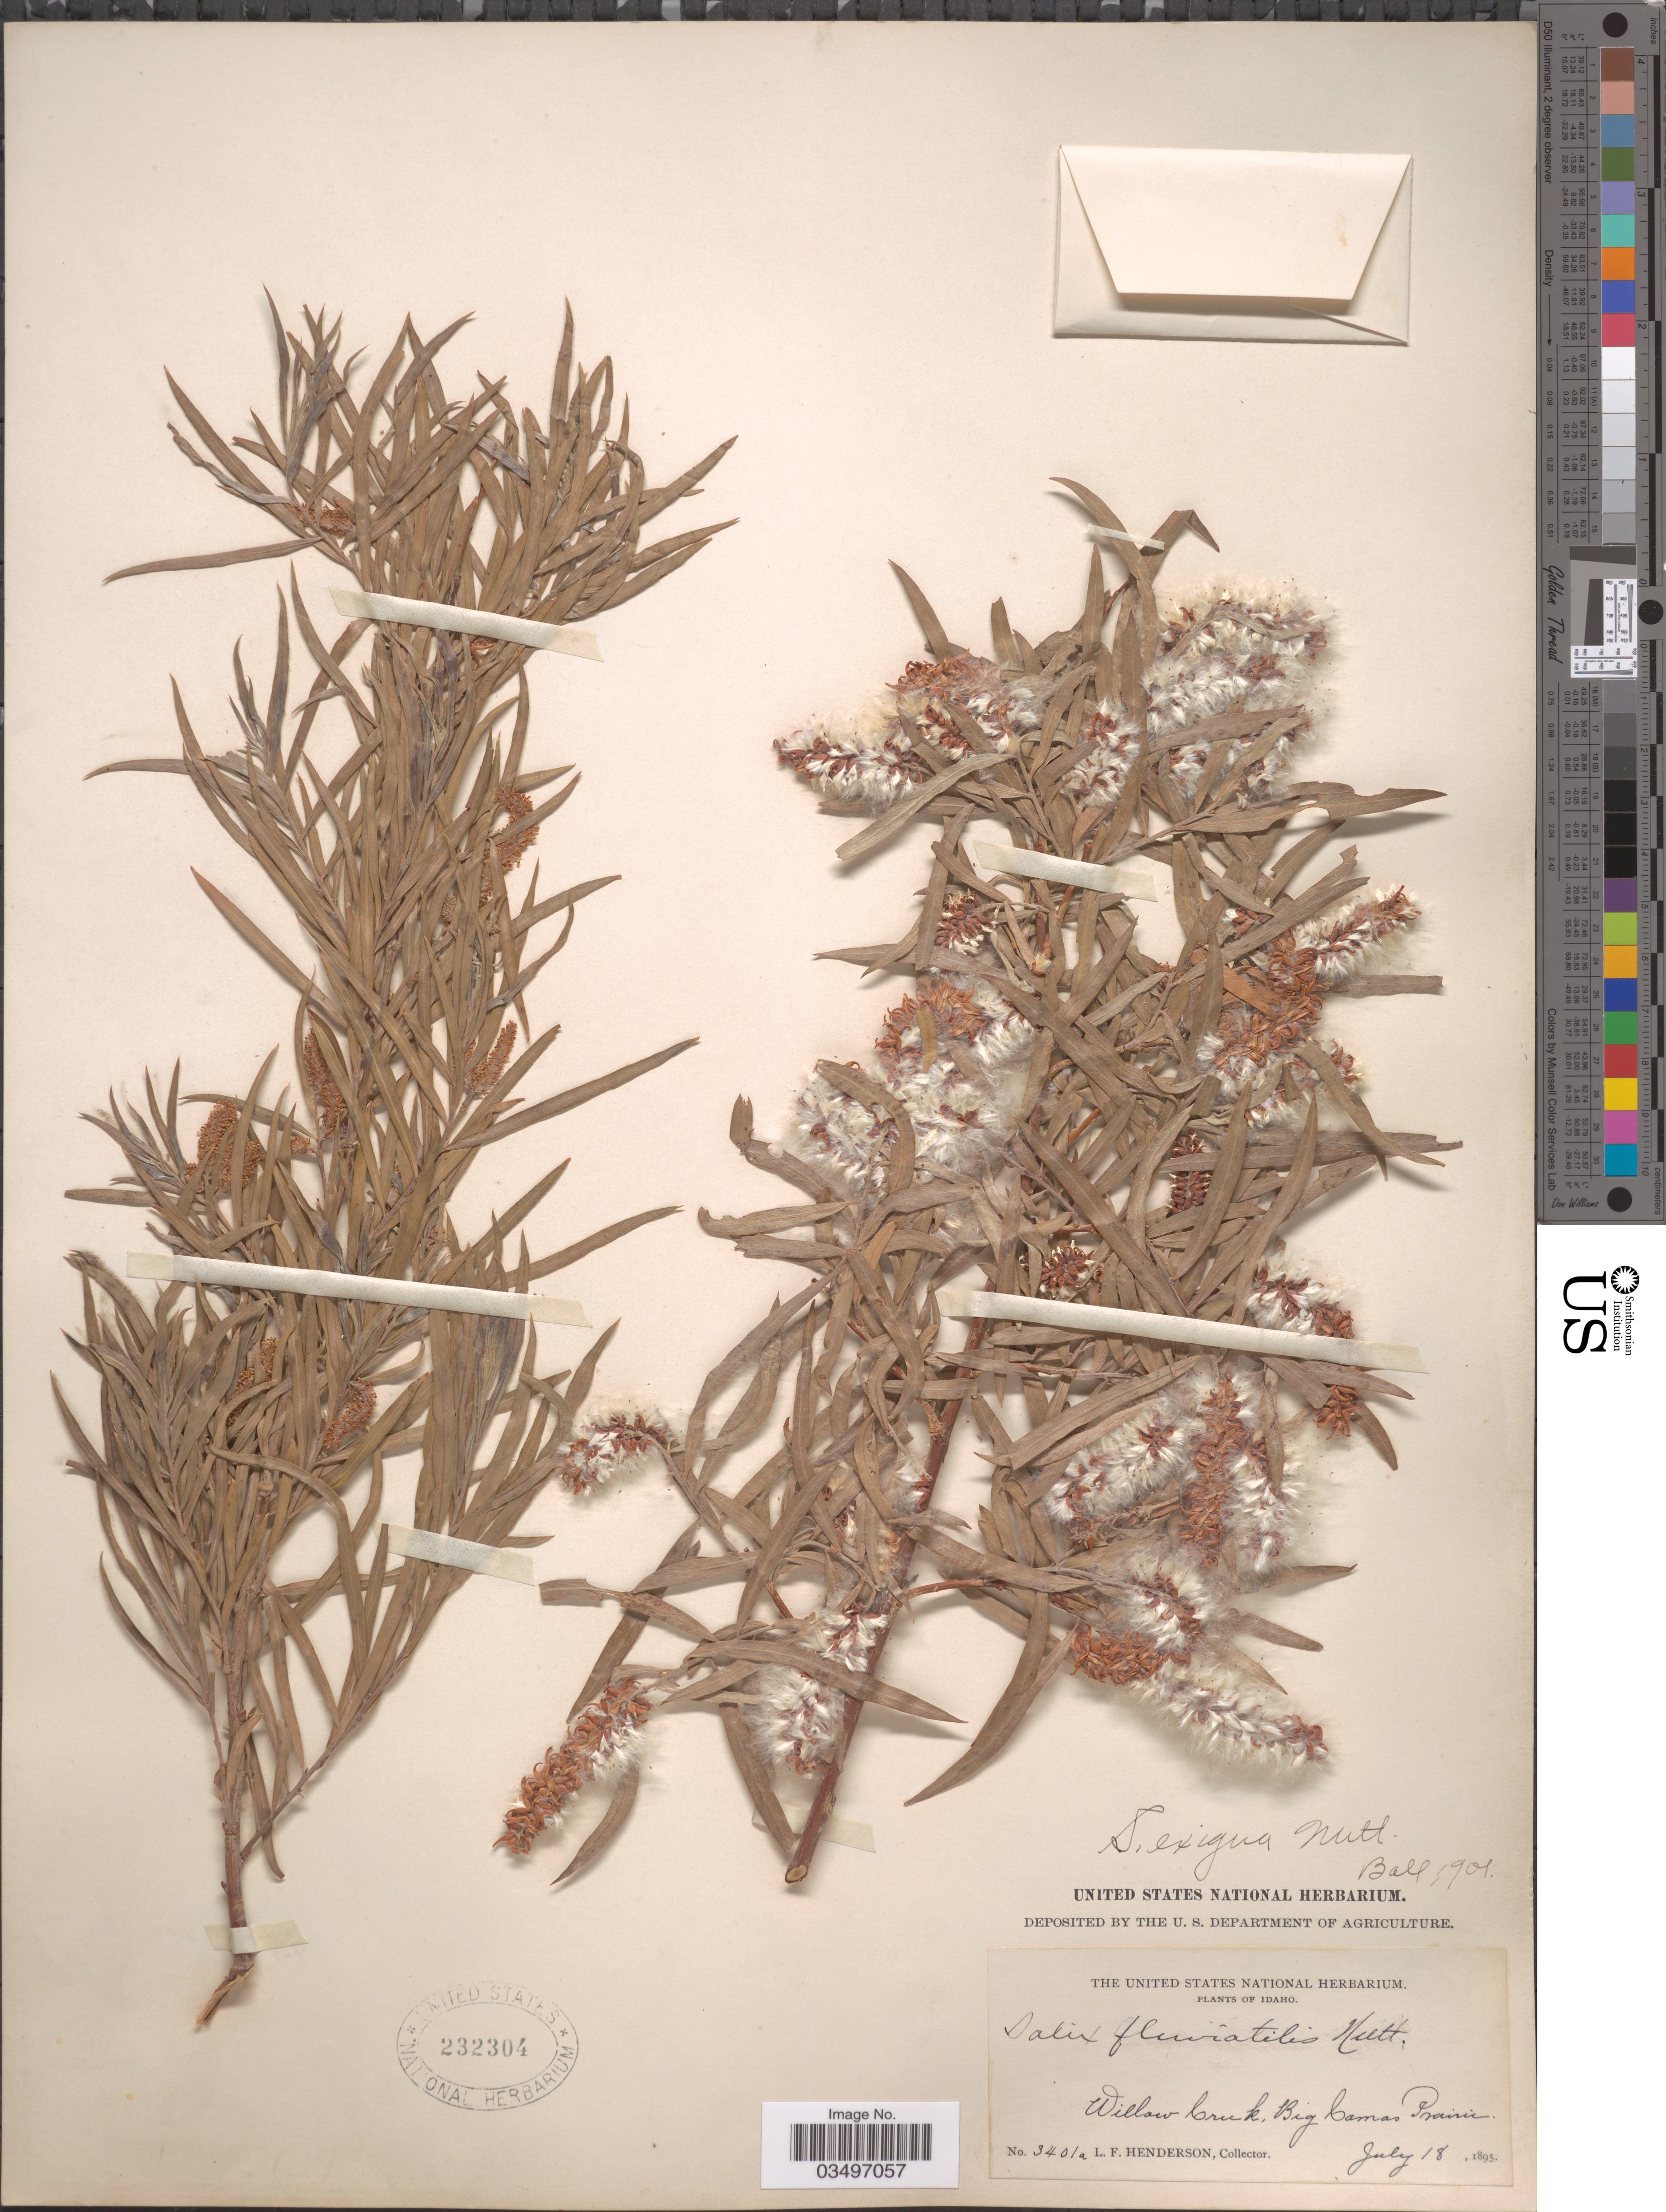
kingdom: Plantae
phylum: Tracheophyta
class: Magnoliopsida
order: Malpighiales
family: Salicaceae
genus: Salix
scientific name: Salix exigua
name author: Nutt.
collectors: L. Henderson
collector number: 3401a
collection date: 1895-07-18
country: United States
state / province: Idaho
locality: Willow Creek, Big Camas River.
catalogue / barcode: US 232304